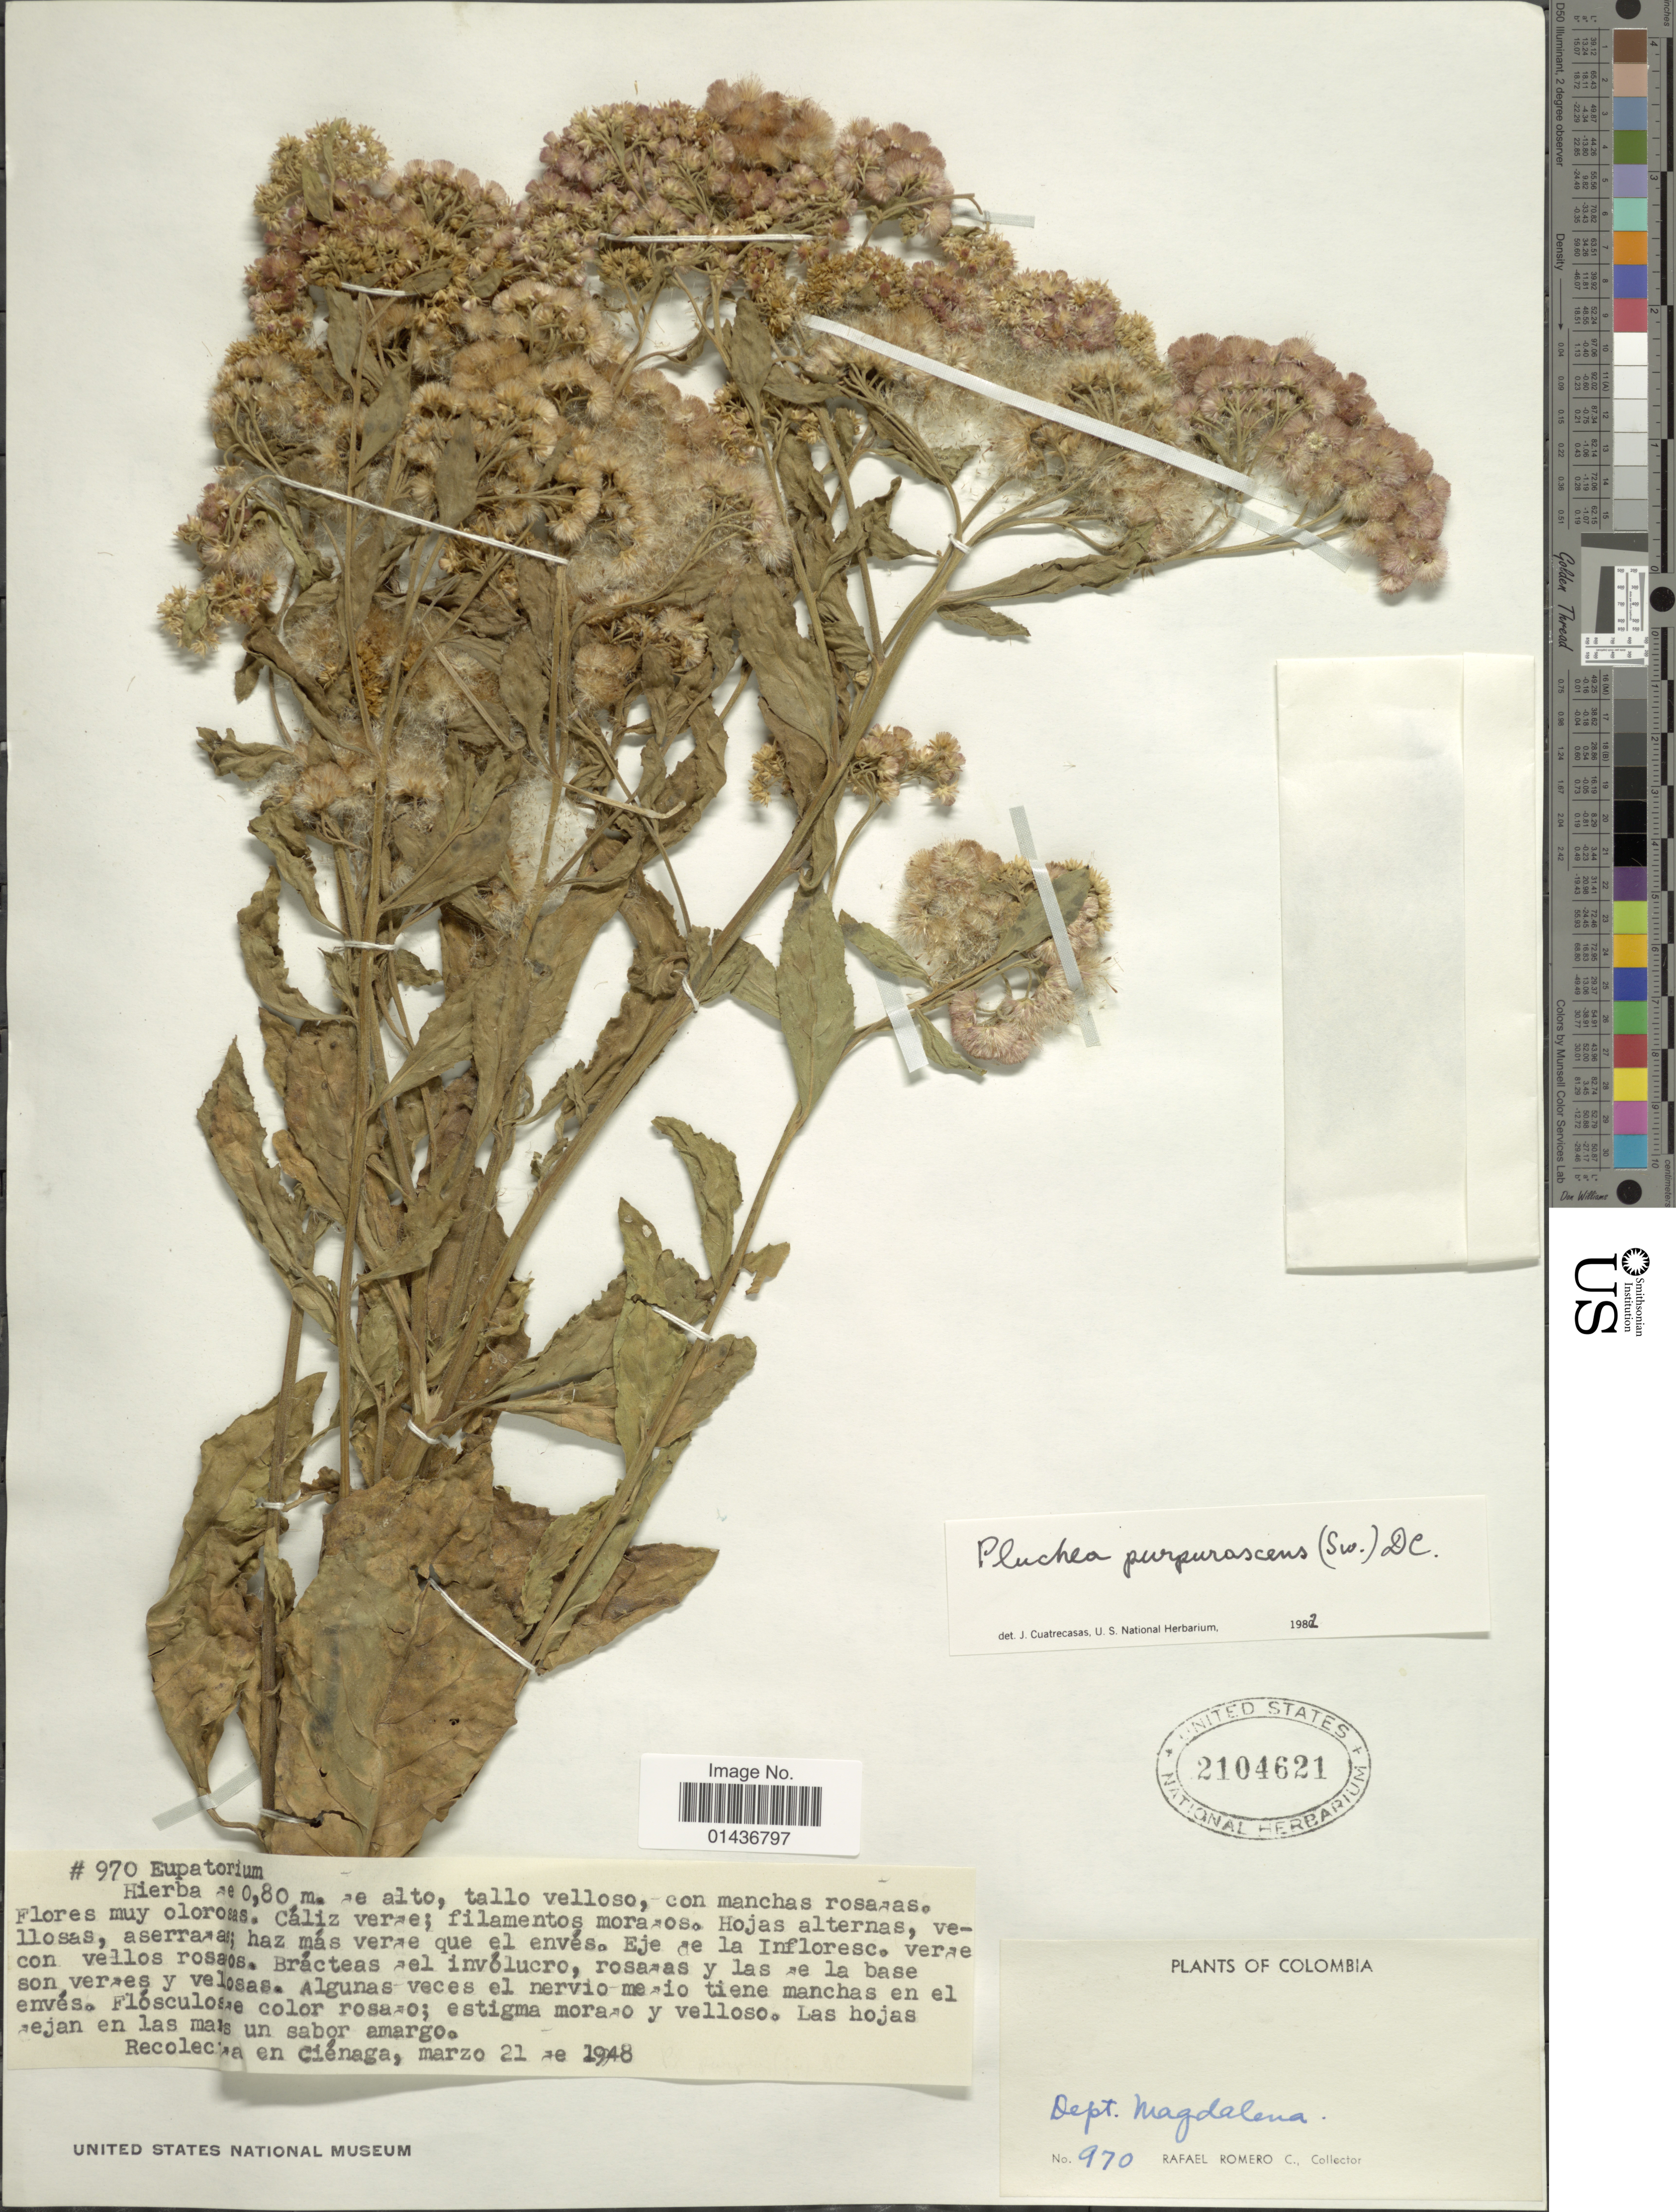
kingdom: Plantae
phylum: Tracheophyta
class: Magnoliopsida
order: Asterales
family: Asteraceae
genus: Pluchea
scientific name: Pluchea odorata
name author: (L.) Cass.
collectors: R. Romero Castañeda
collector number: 970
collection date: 1948-03-21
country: Colombia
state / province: Magdalena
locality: Cienaga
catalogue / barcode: US 2104621